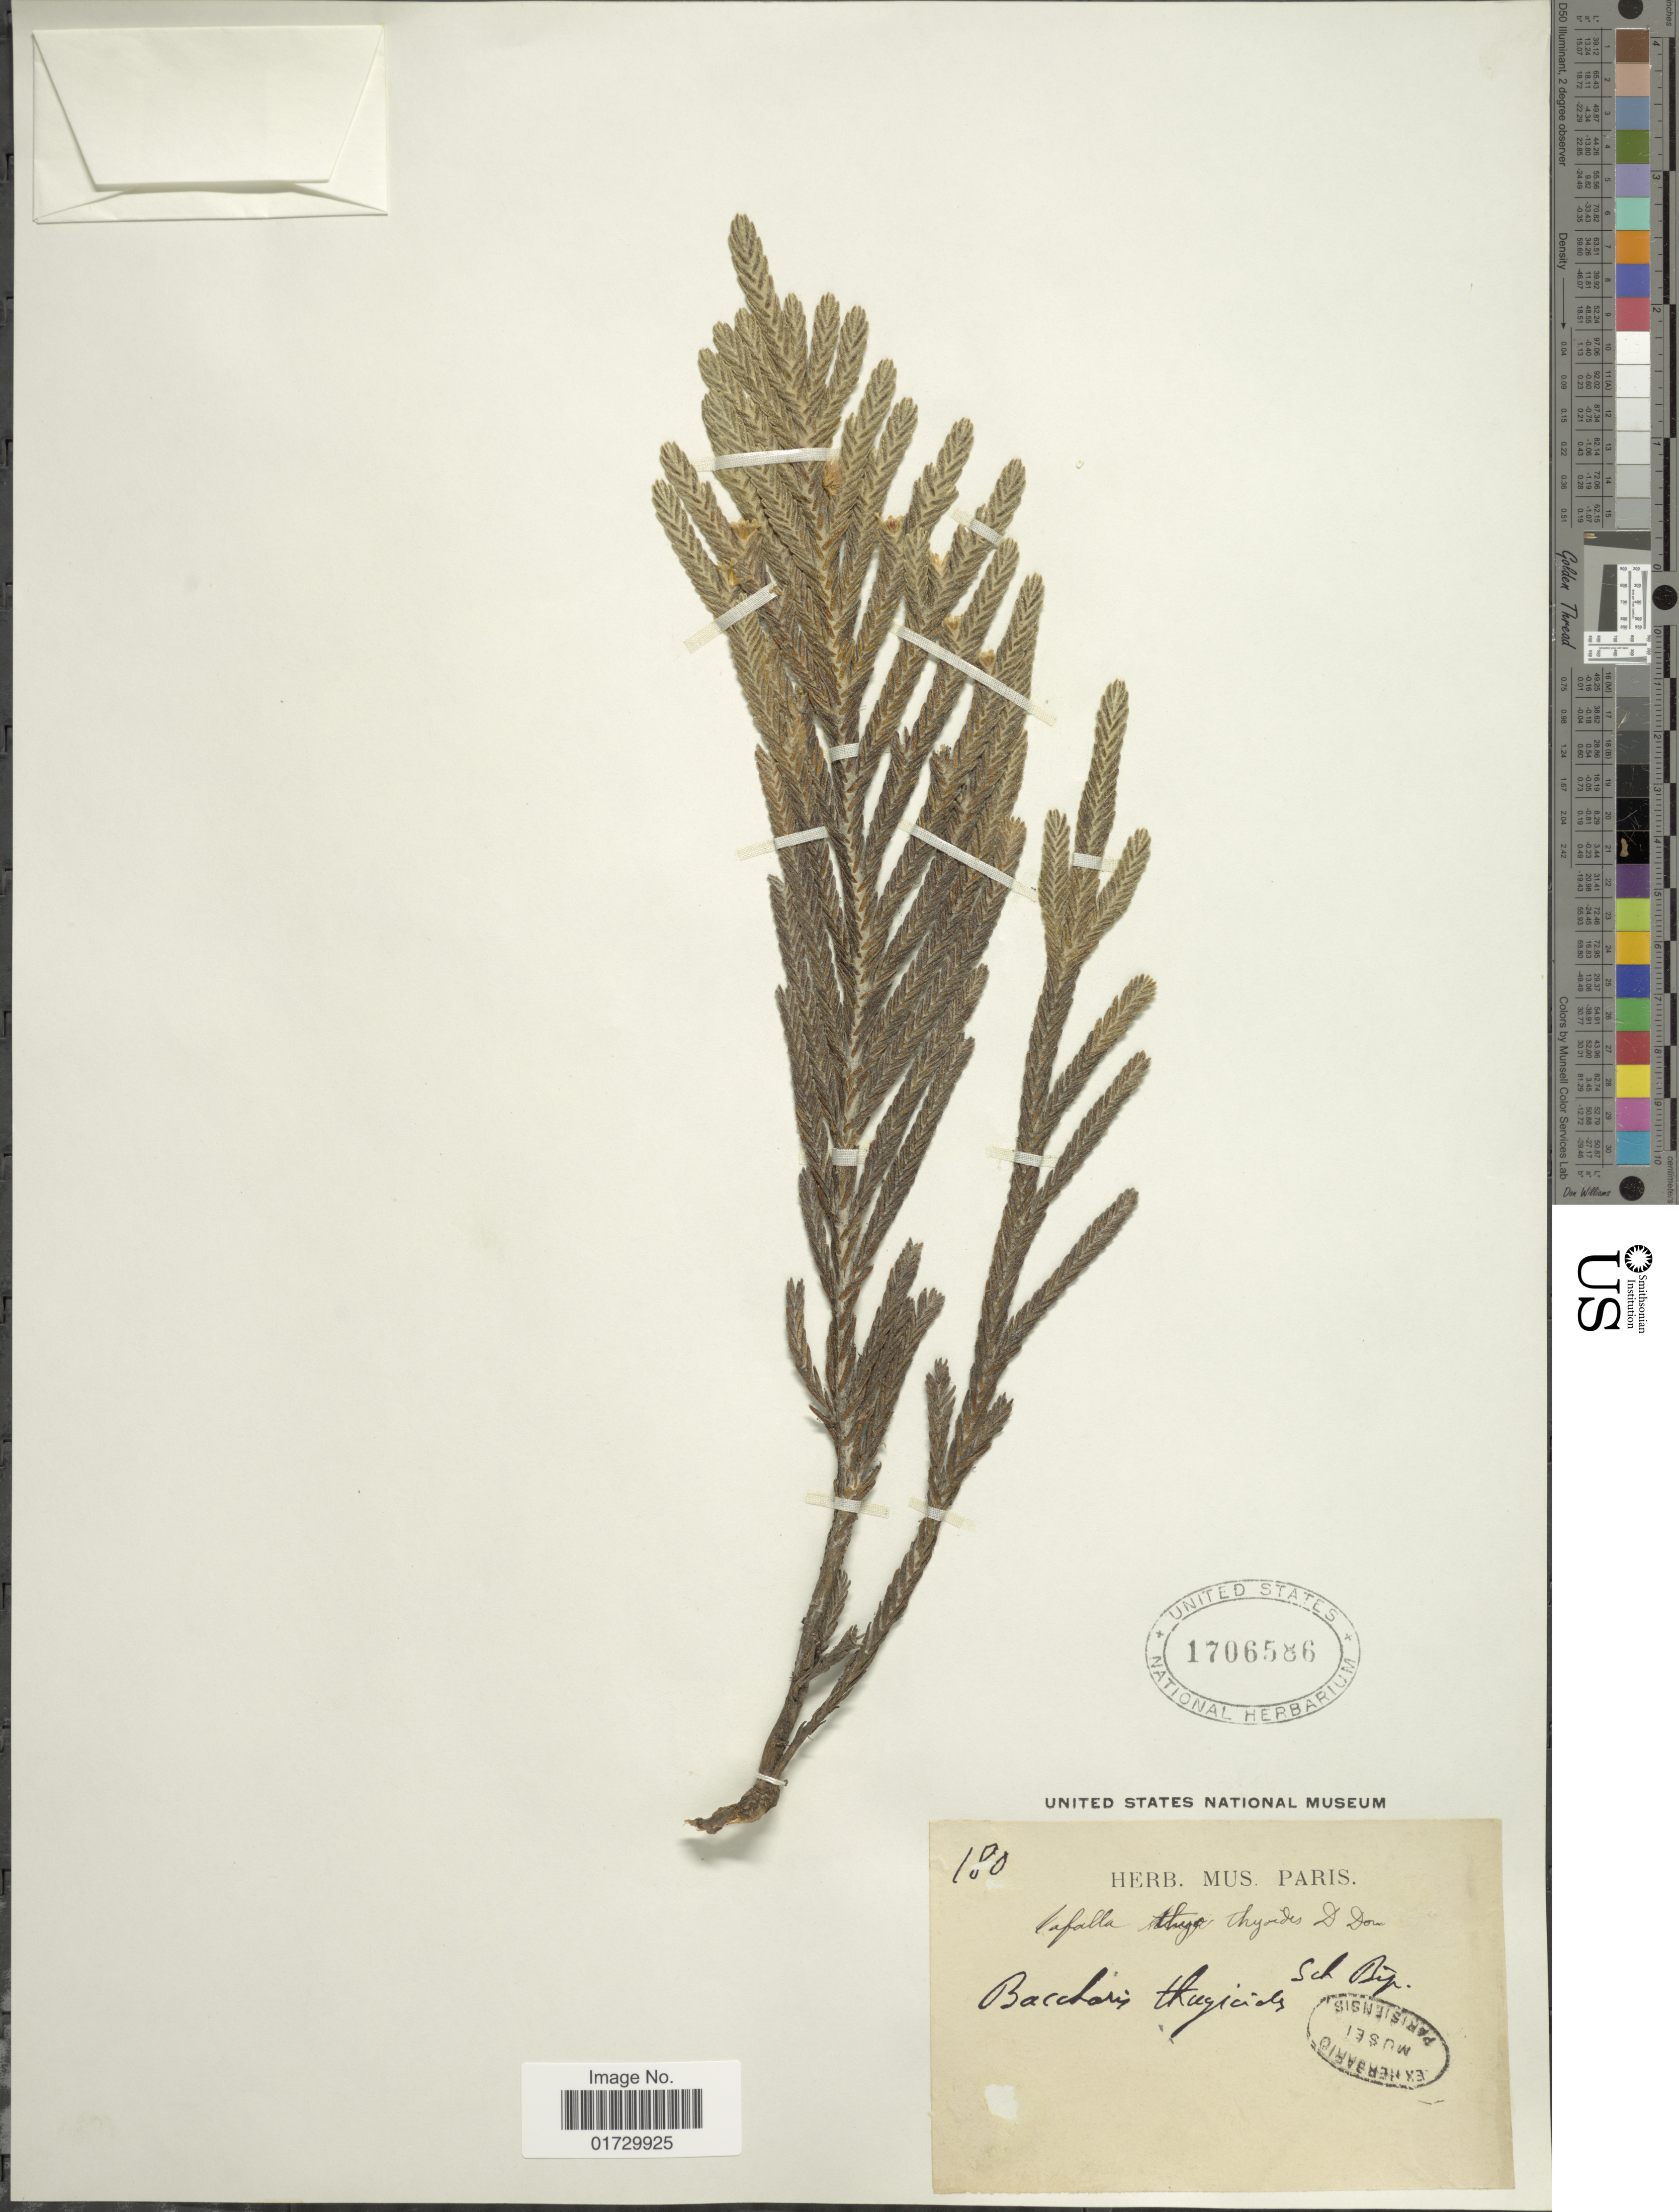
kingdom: Plantae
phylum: Tracheophyta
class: Magnoliopsida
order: Asterales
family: Asteraceae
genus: Loricaria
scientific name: Loricaria thuyoides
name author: (Lam.) Sch. Bip.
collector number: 180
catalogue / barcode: US 1706586